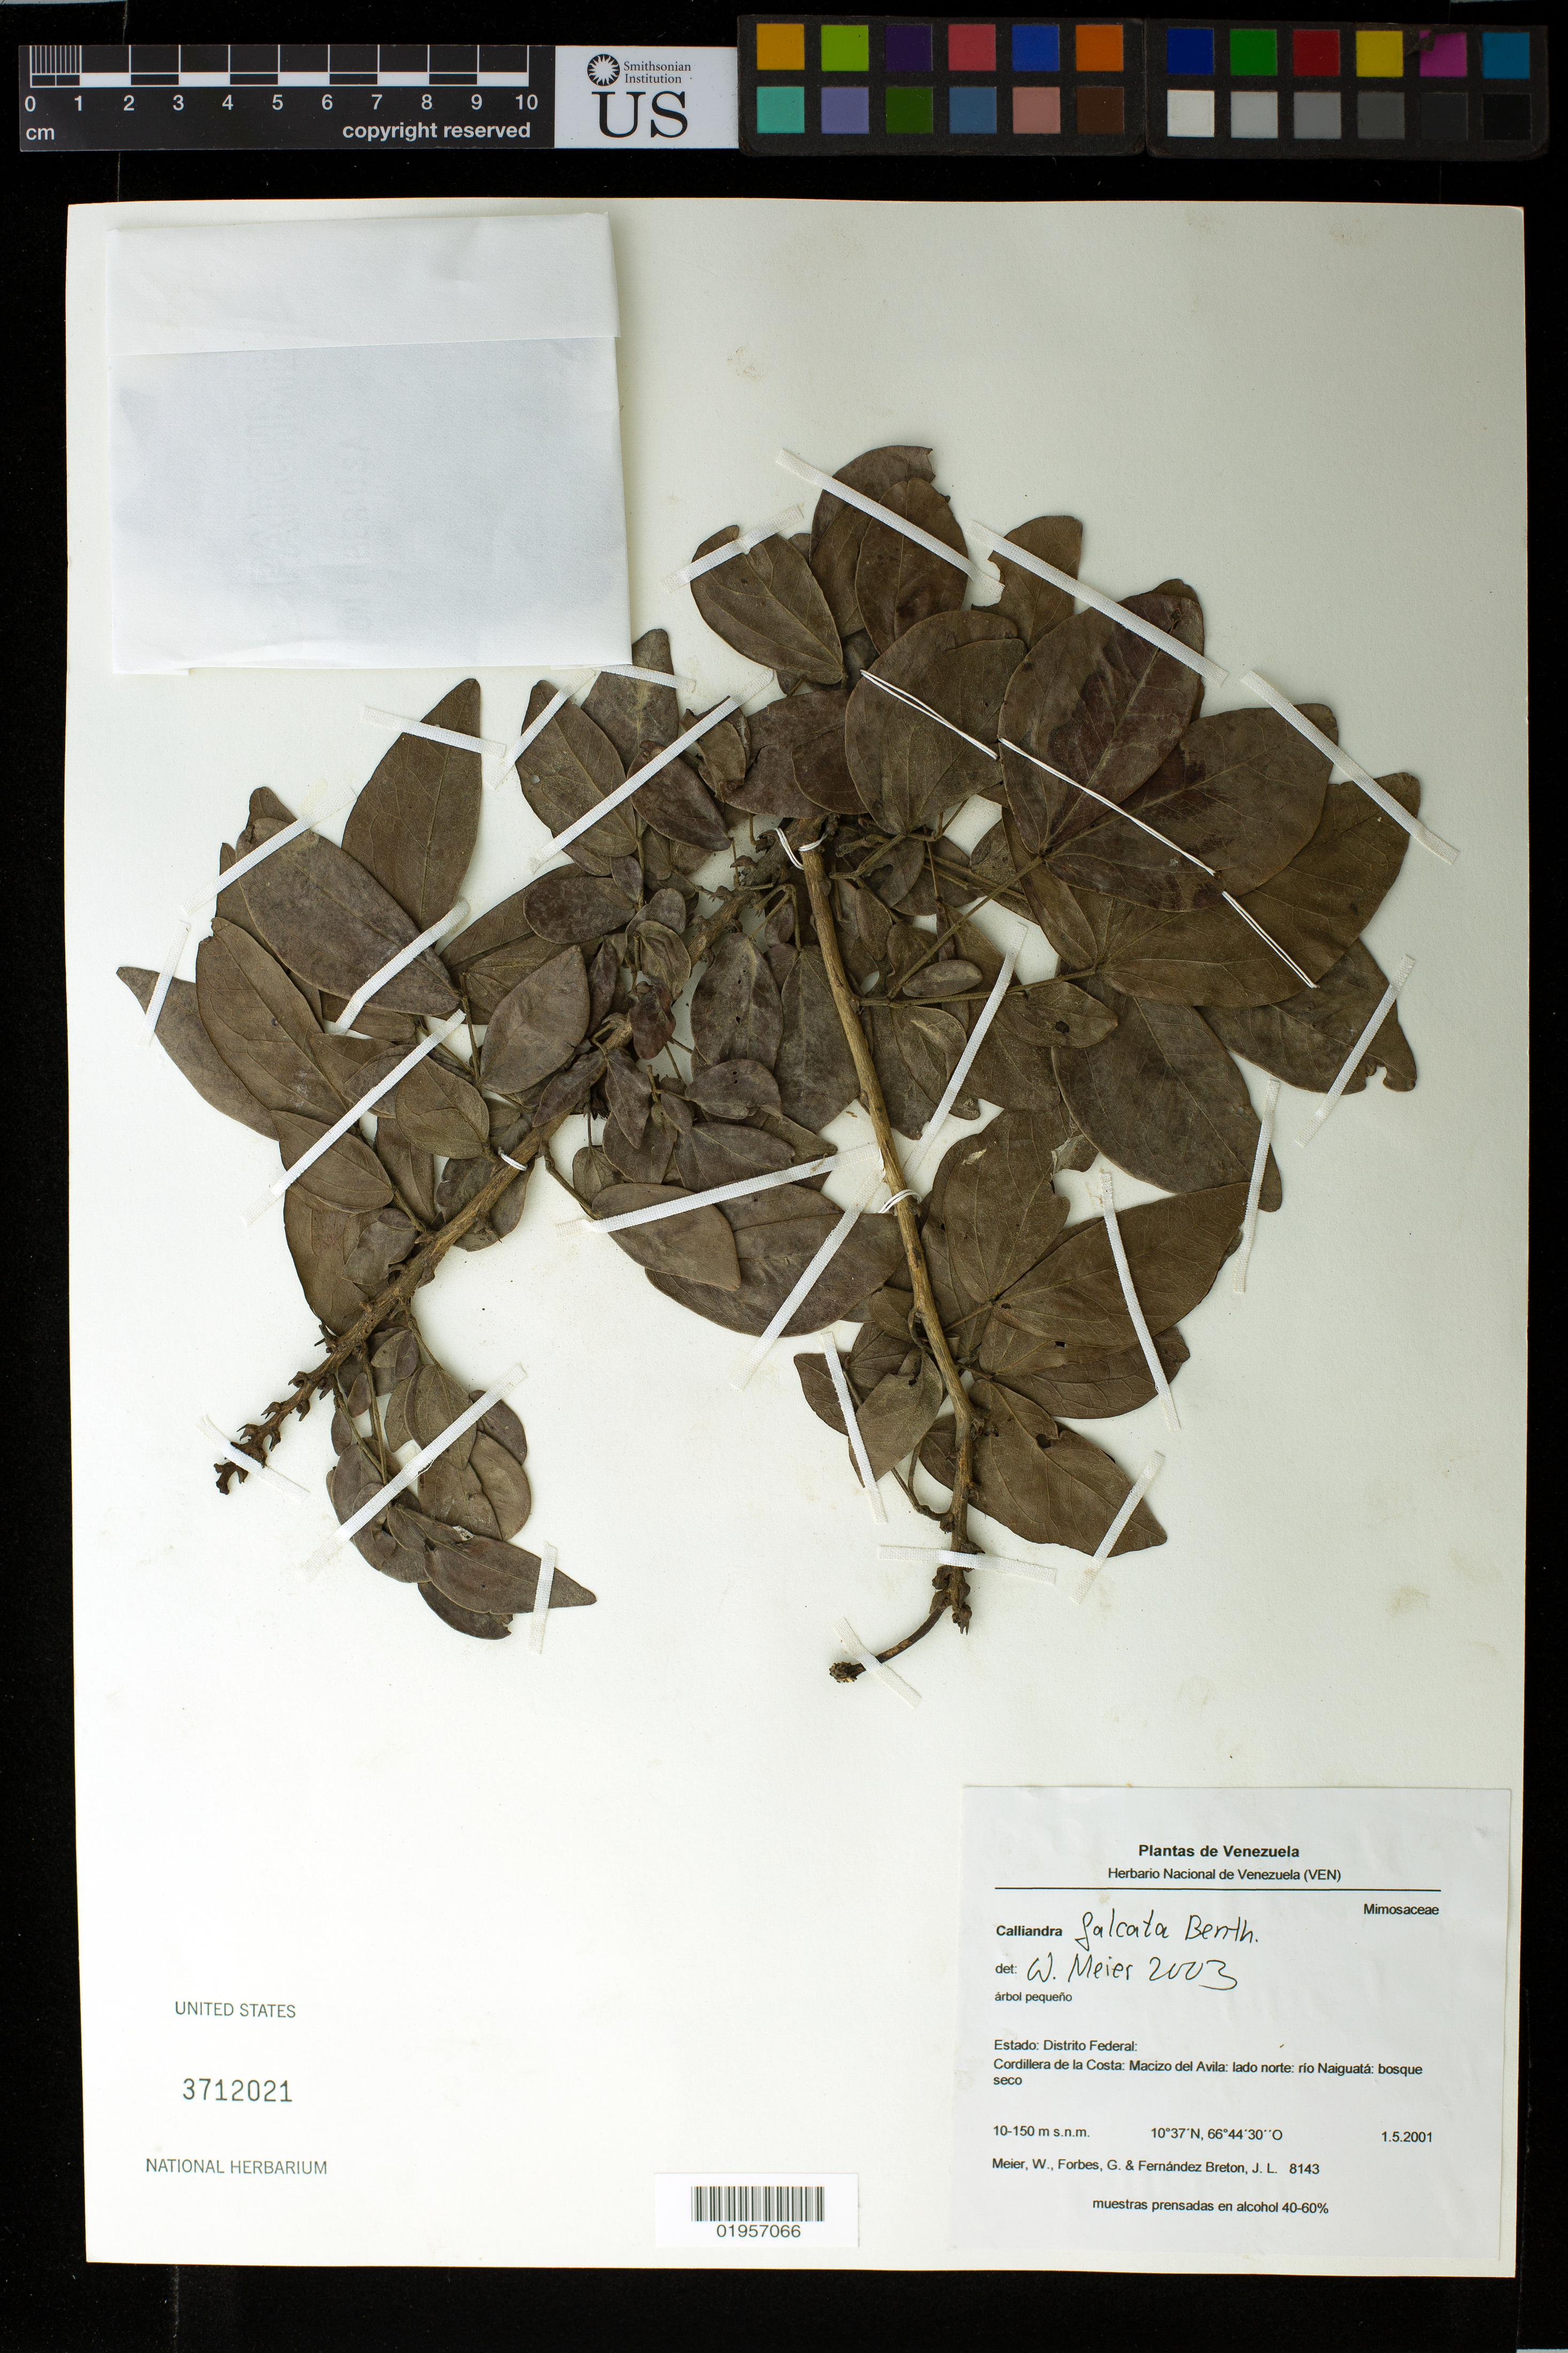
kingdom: Plantae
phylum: Tracheophyta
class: Magnoliopsida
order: Fabales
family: Fabaceae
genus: Calliandra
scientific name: Calliandra falcata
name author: Benth.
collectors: W. Meier, G. Forbes & J. Fernandez Breton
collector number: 8143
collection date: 2001-01-05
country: Venezuela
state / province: Distrito Federal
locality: Cordillera de la Costa: Macizo del Avila: Lado norte: Rio Naiguata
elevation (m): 10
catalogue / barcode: US 3712021